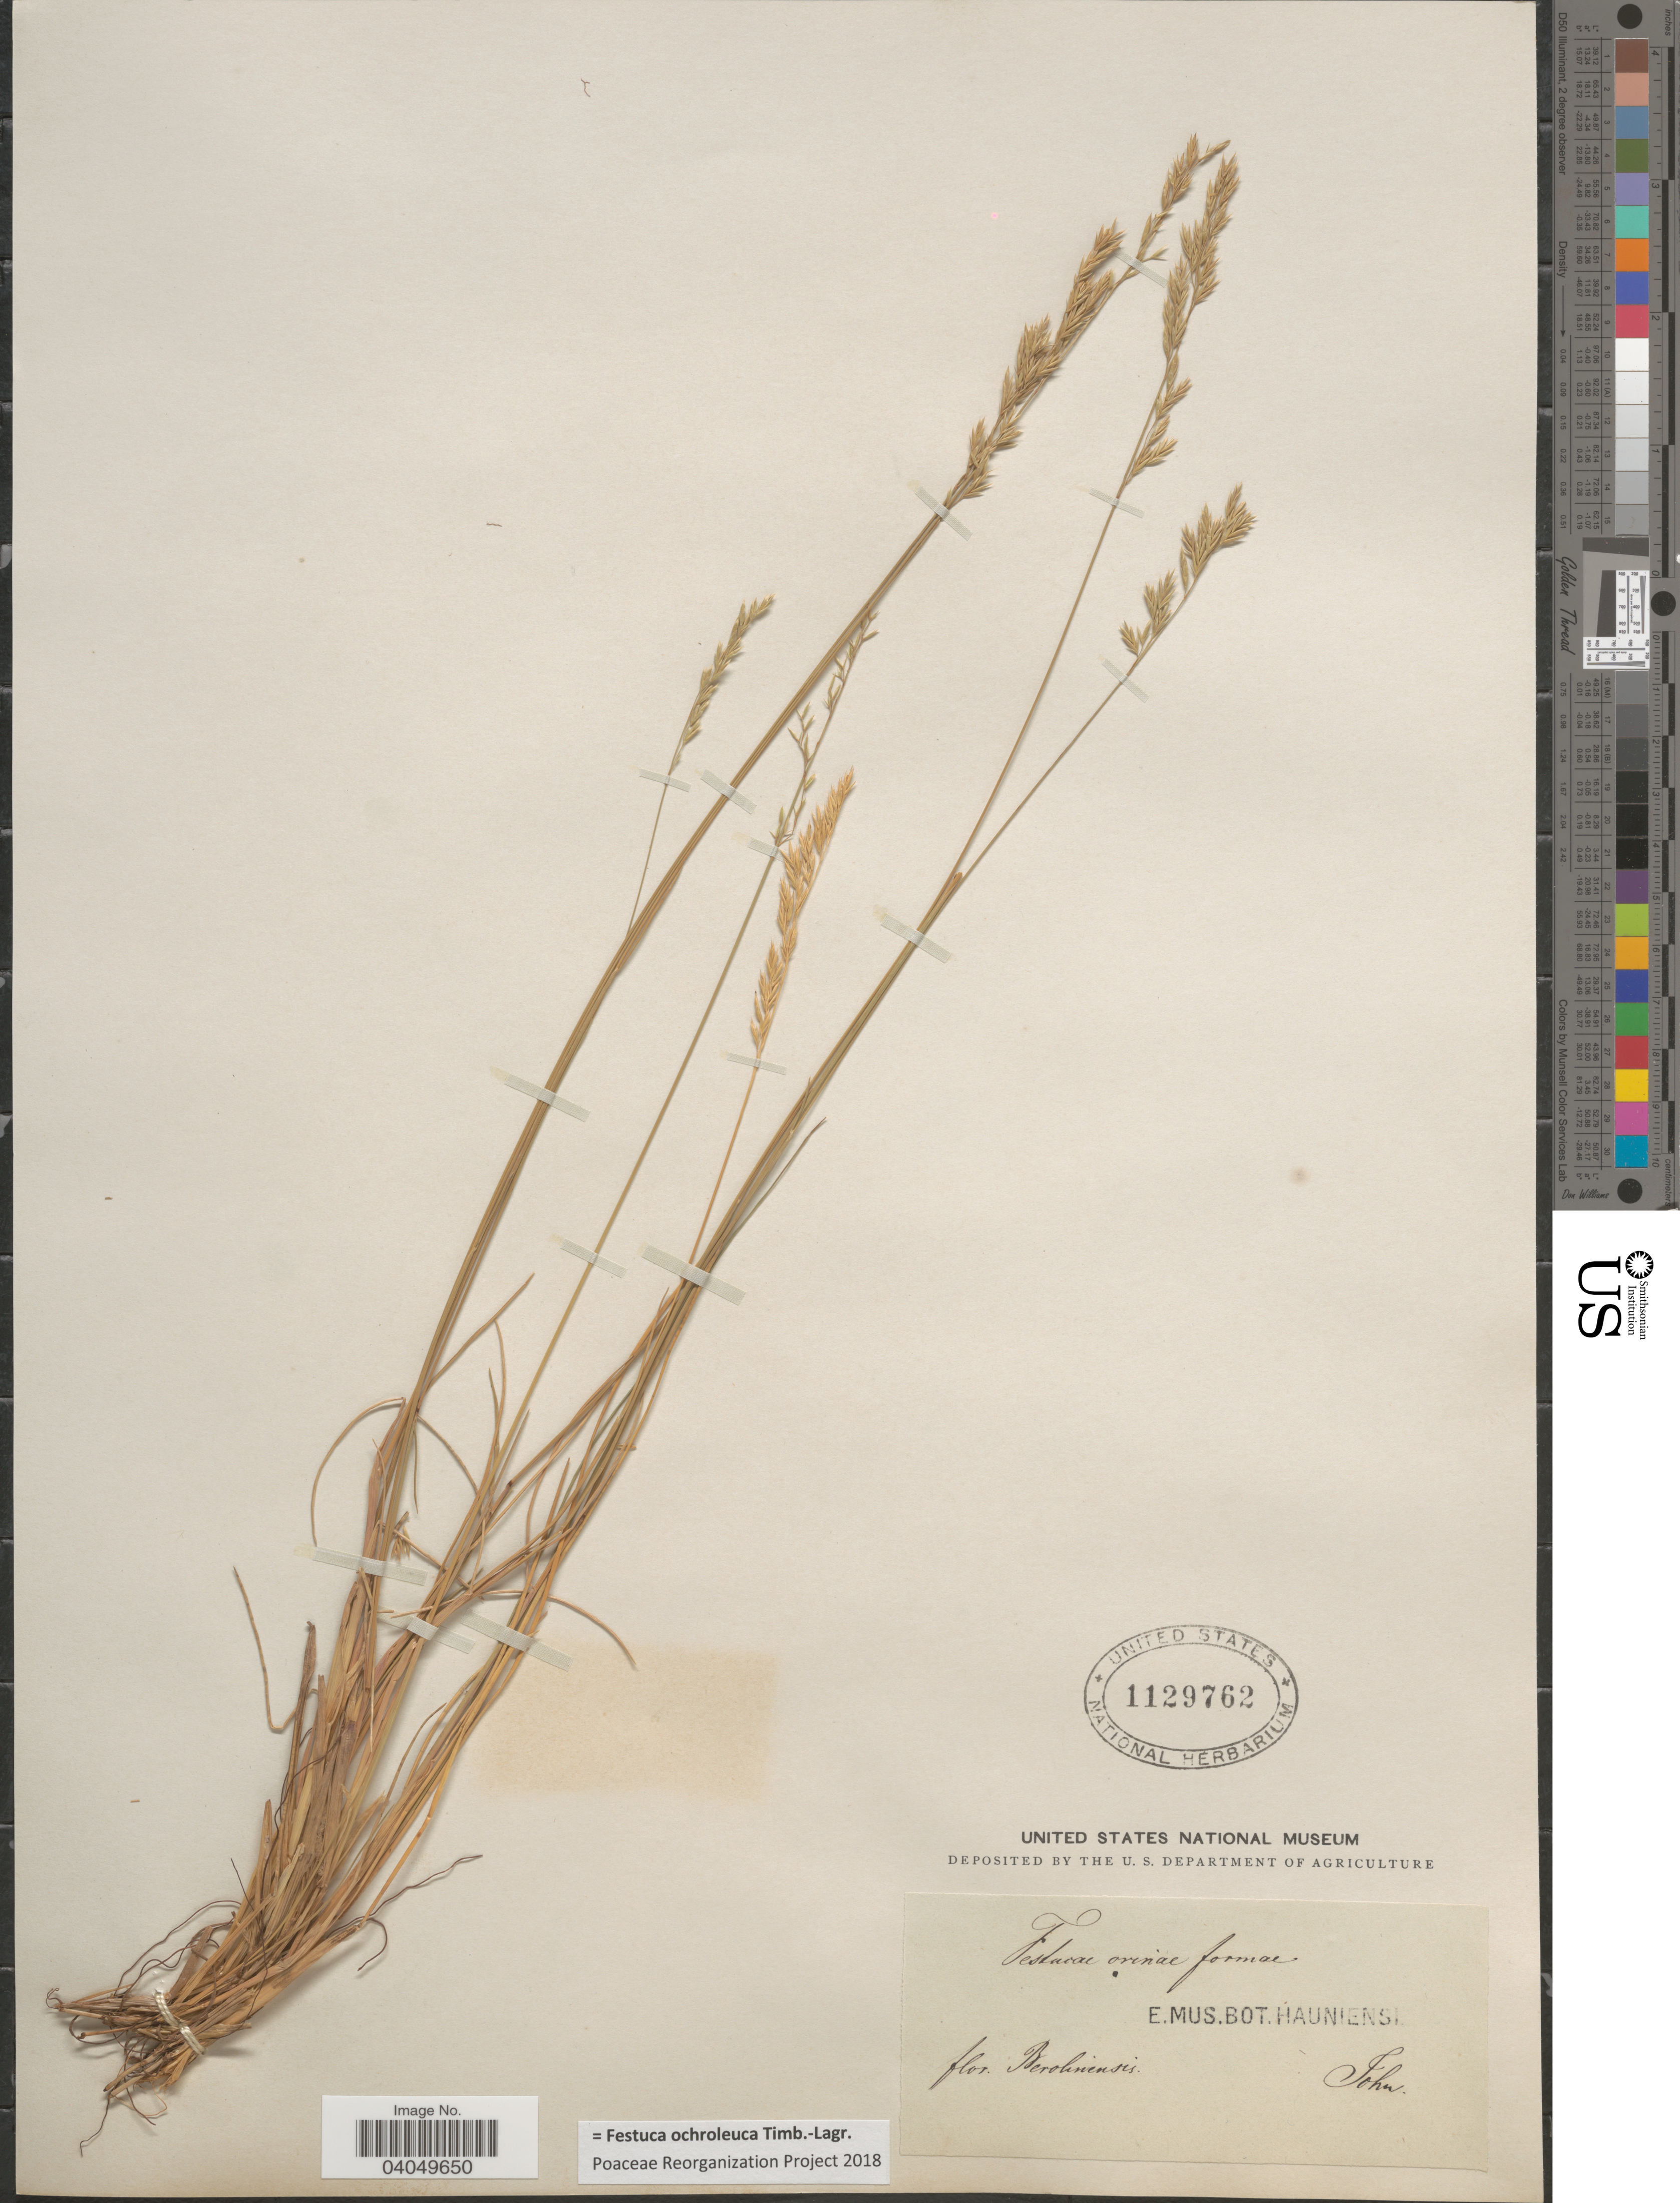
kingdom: Plantae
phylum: Tracheophyta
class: Liliopsida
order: Poales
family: Poaceae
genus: Festuca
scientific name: Festuca ochroleuca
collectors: -. John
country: Germany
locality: Flor. Beroliniensis.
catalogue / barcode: US 1129762